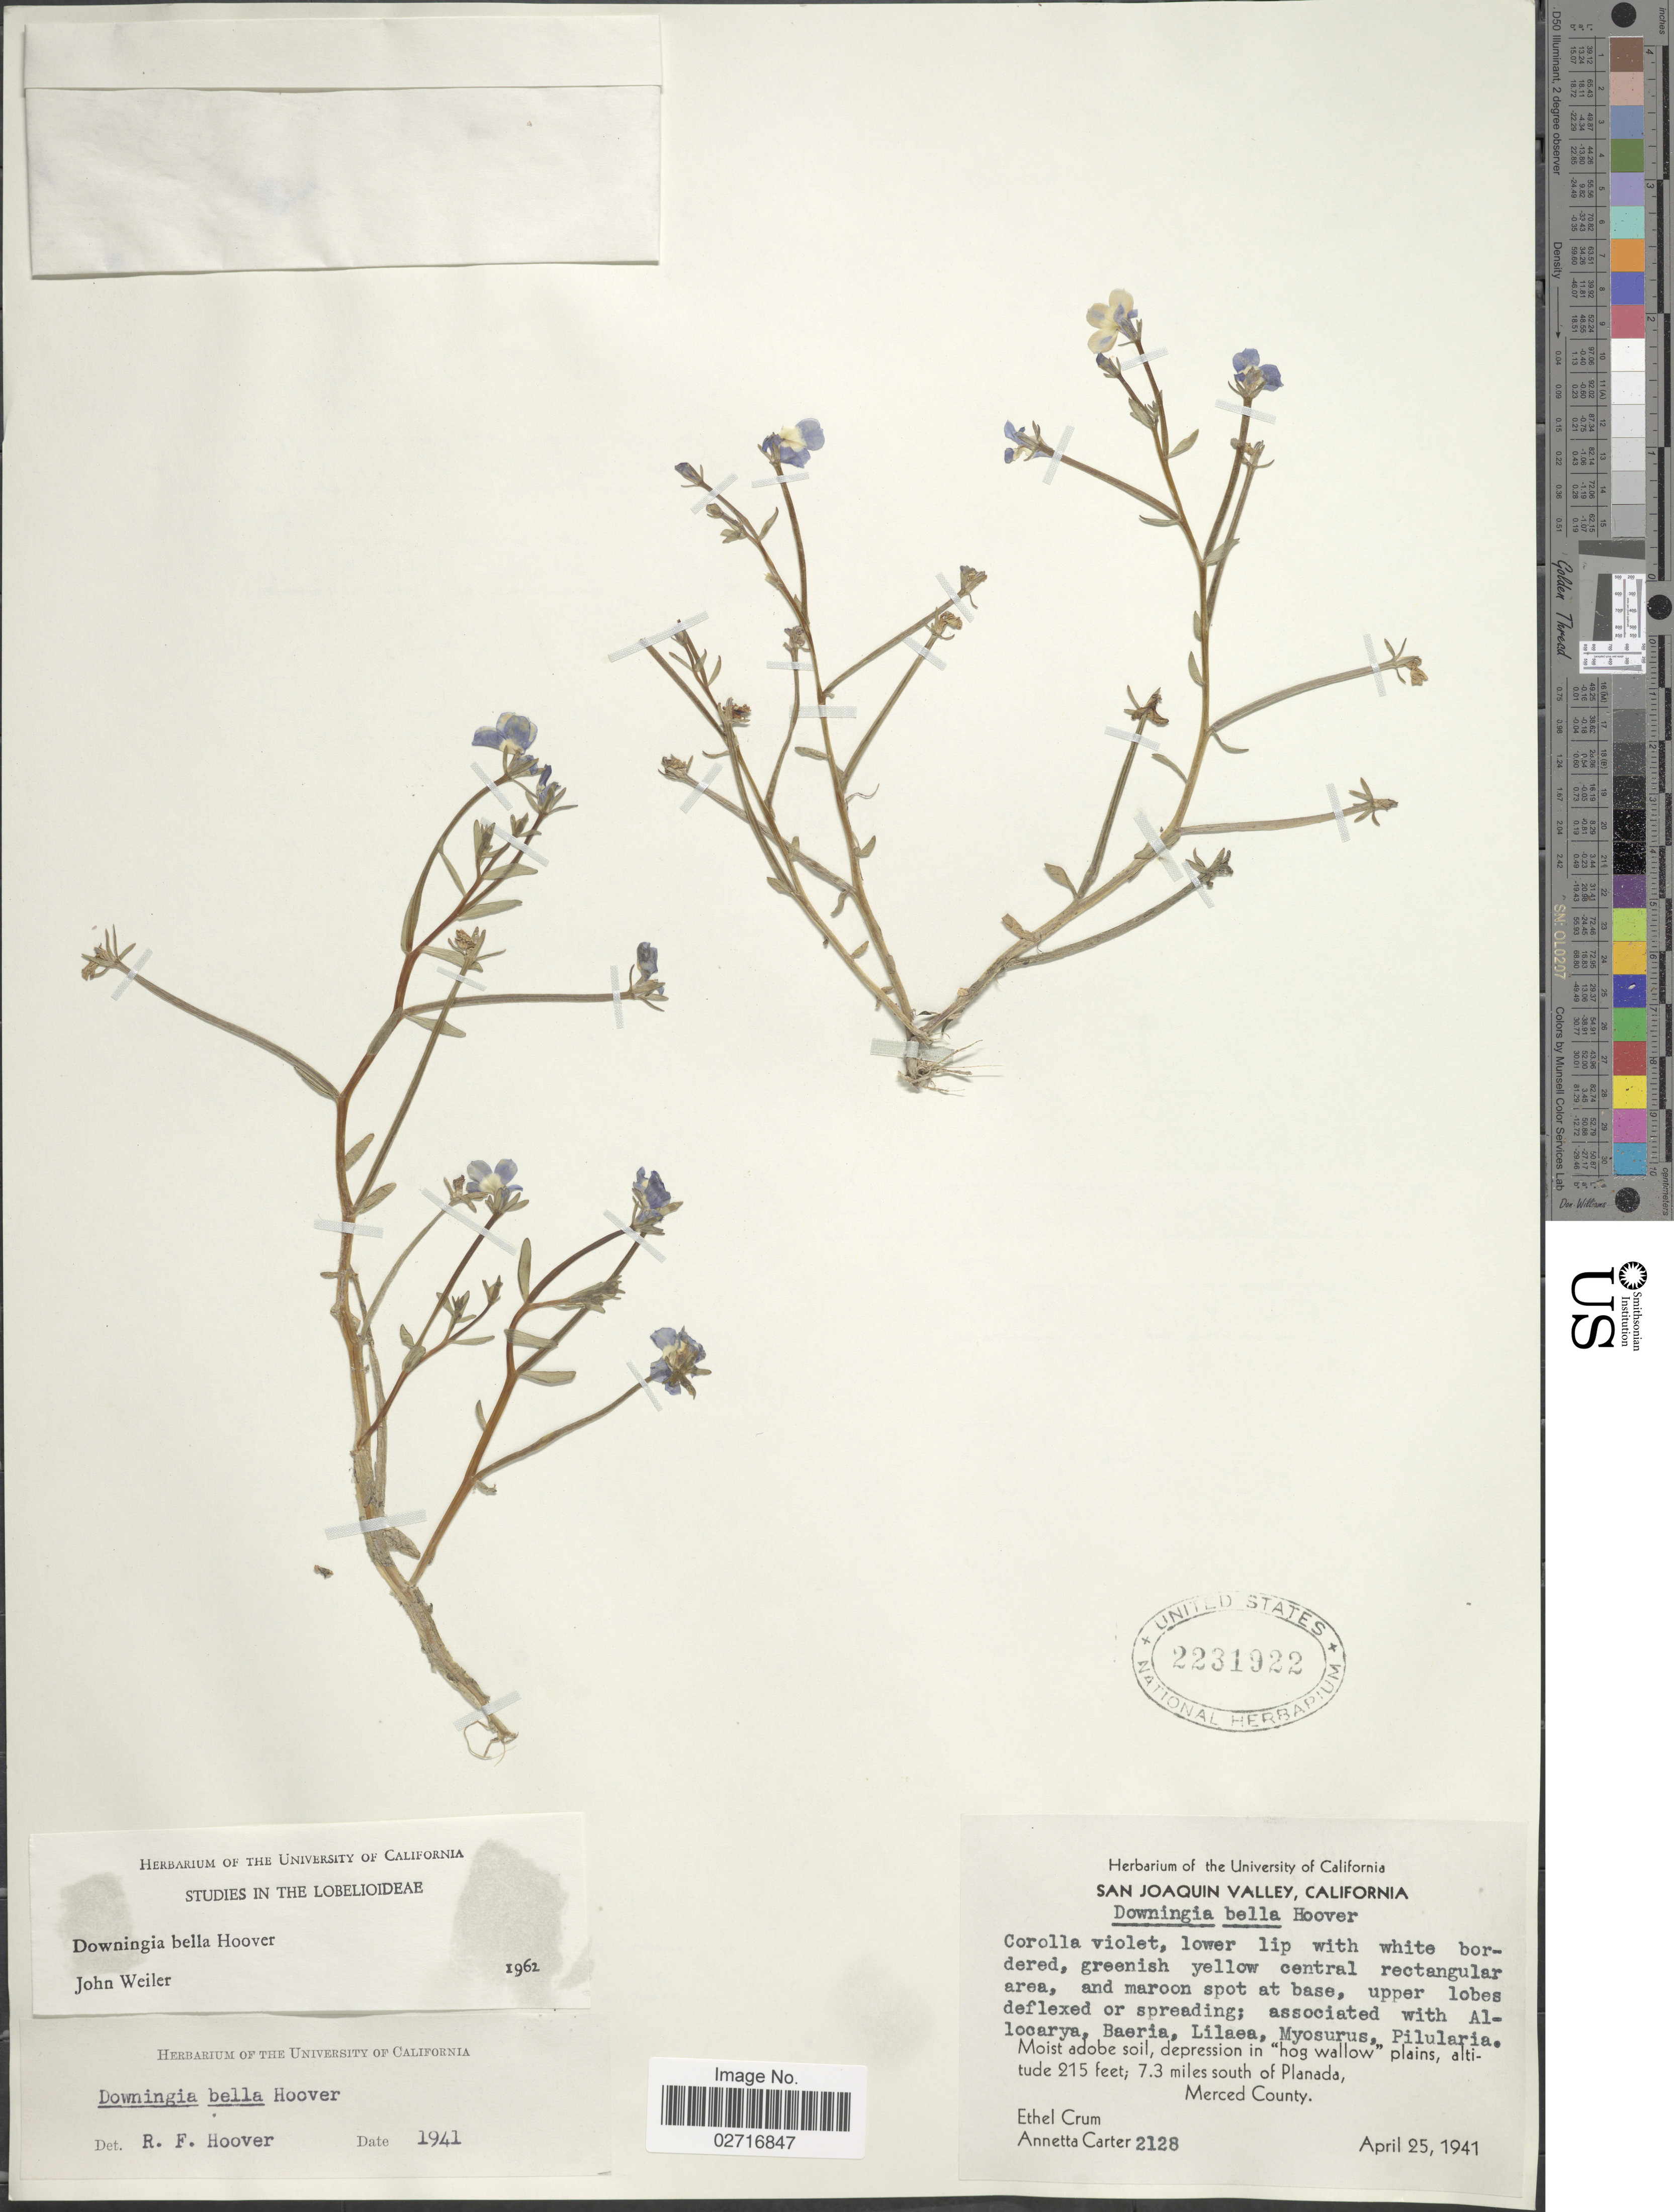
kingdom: Plantae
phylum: Tracheophyta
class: Magnoliopsida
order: Asterales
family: Campanulaceae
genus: Downingia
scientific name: Downingia bella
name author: Hoover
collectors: E. K. Crum & A. Carter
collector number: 2128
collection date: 1941-04-25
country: United States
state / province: California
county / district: Merced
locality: San Joaquin Valley, moist adove soil, depressin in "hog wallow"plains, 7.3 miles south of Planada, Merced County.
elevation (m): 66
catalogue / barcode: US 2231922